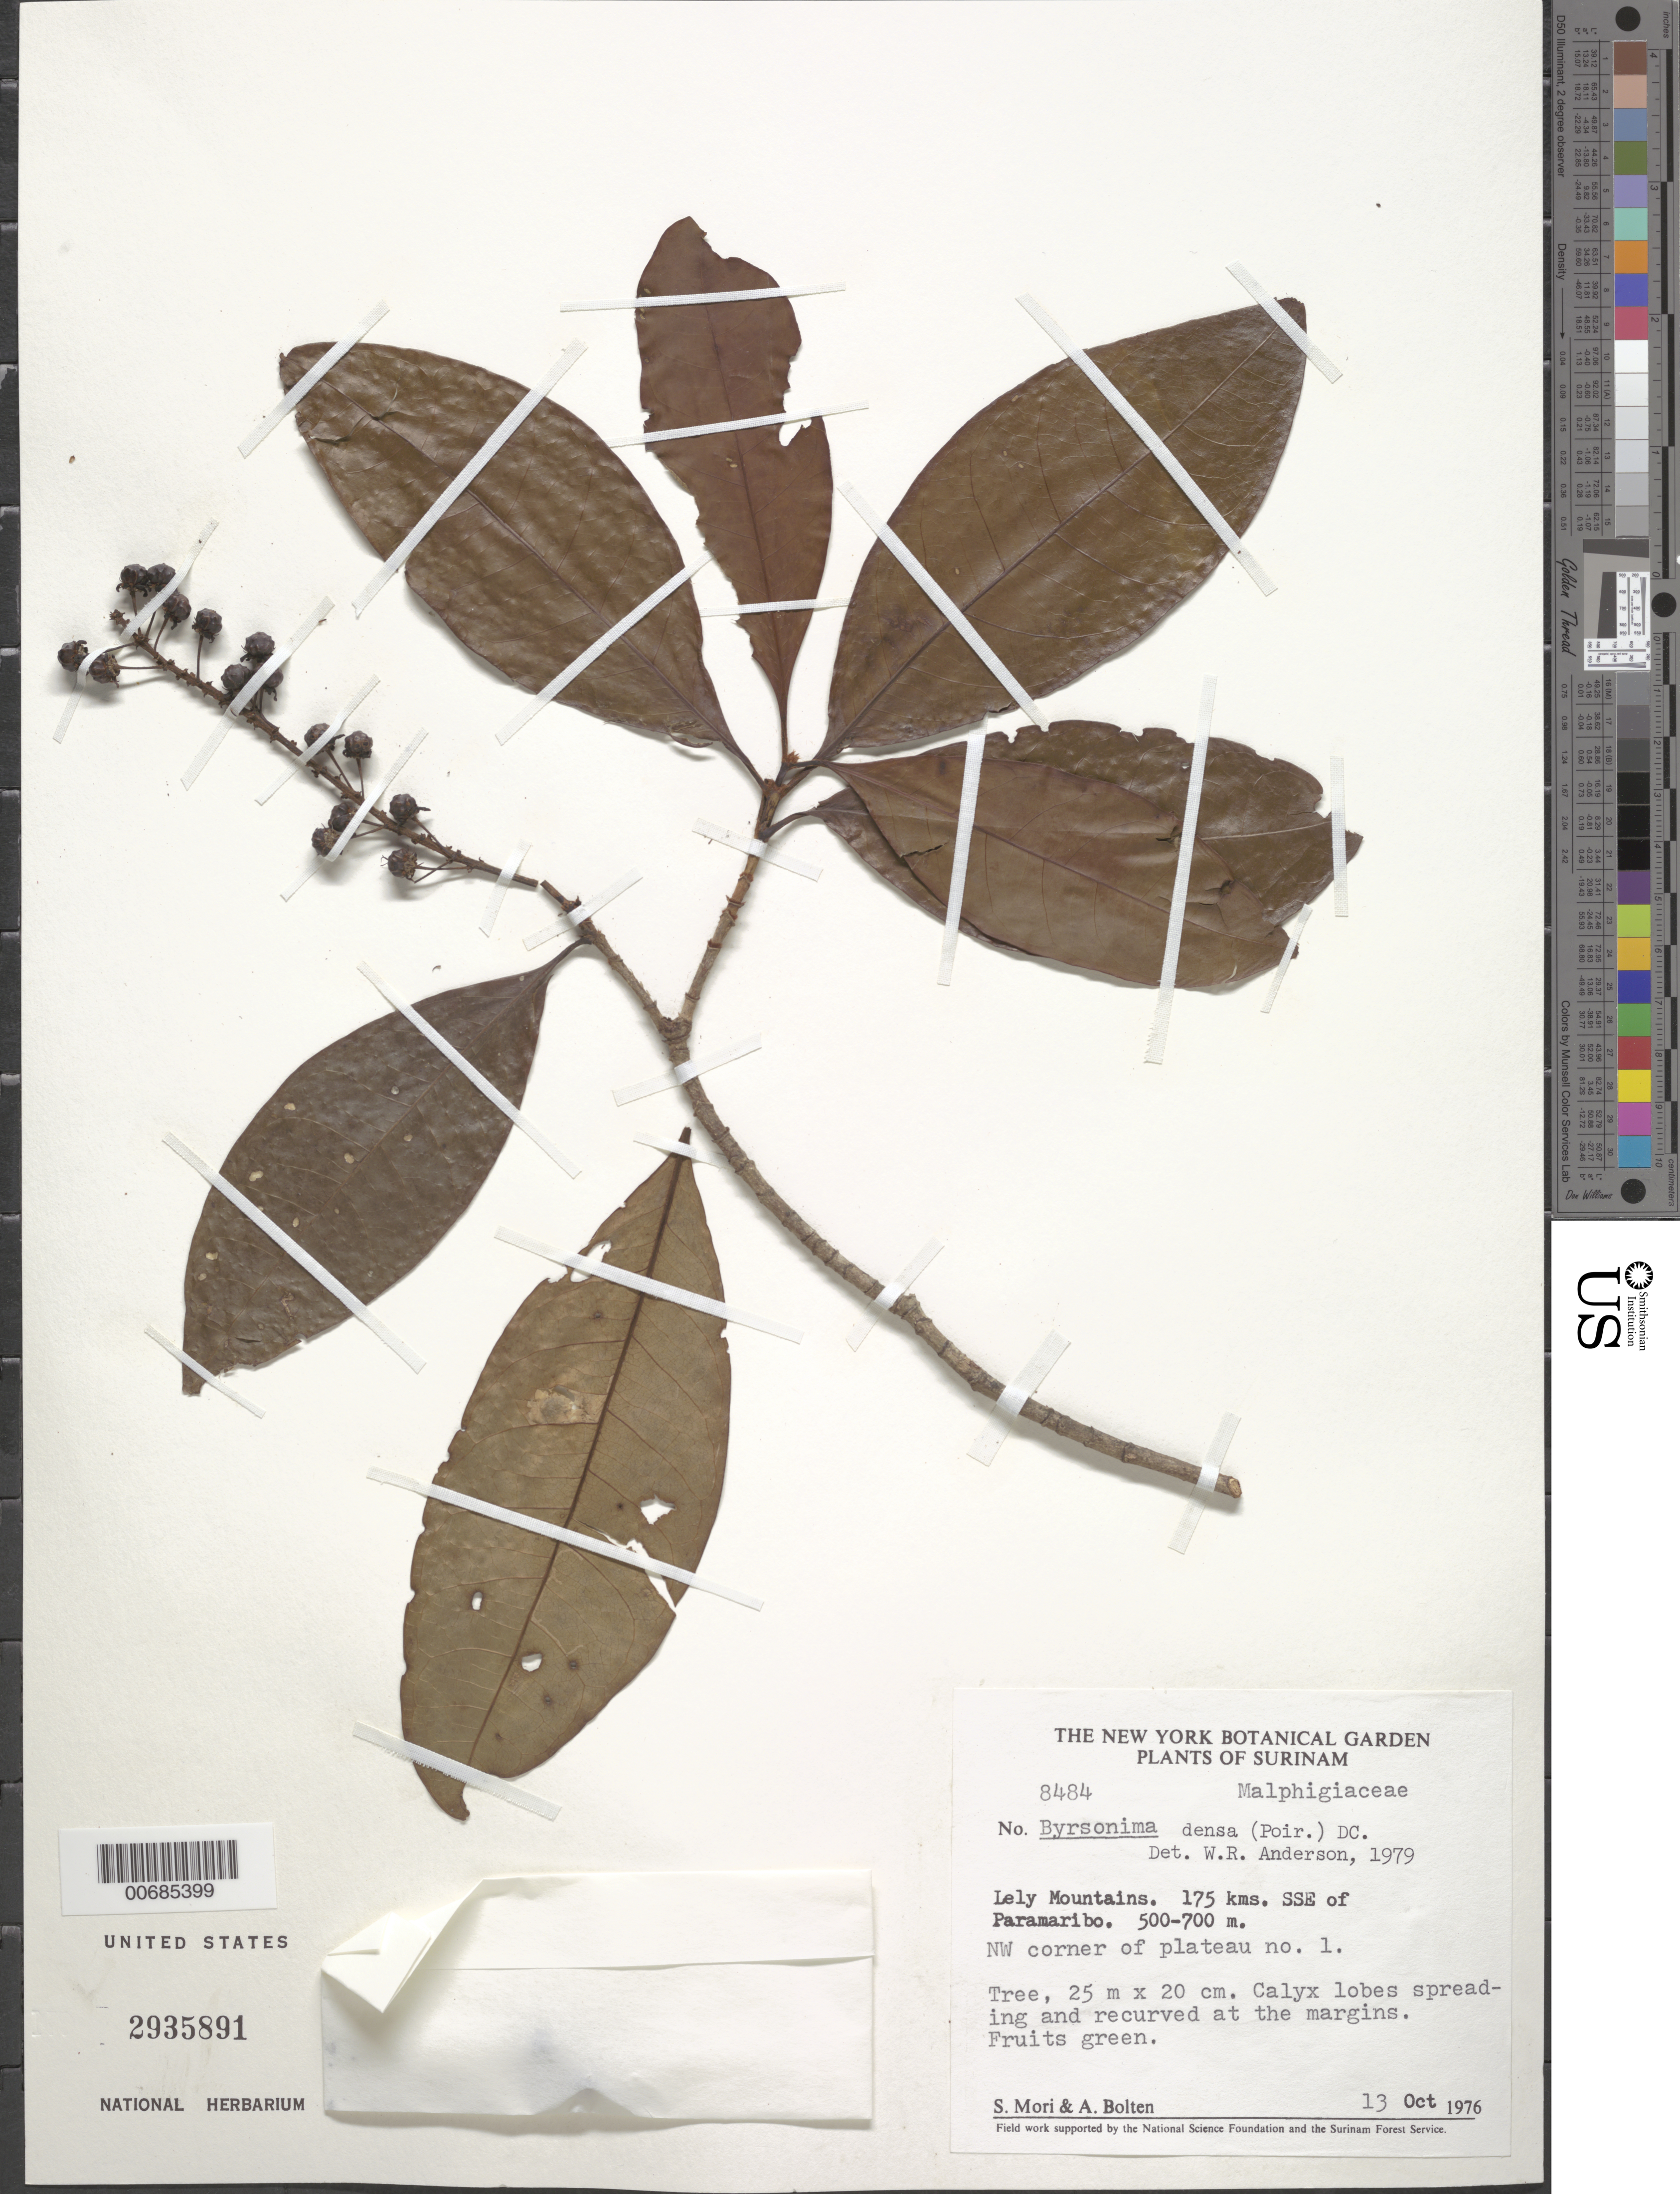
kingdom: Plantae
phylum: Tracheophyta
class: Magnoliopsida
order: Malpighiales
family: Malpighiaceae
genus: Byrsonima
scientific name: Byrsonima densa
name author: (Poir.) DC.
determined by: Anderson, W. R., (MICH), University of Michigan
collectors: S. Mori & A. Bolten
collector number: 8484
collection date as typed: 13-Oct-76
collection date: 1976-10-13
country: Suriname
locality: Lely Mts., 175 km SSE of Paramaribo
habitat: Plateau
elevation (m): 500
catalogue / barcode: US 2935891